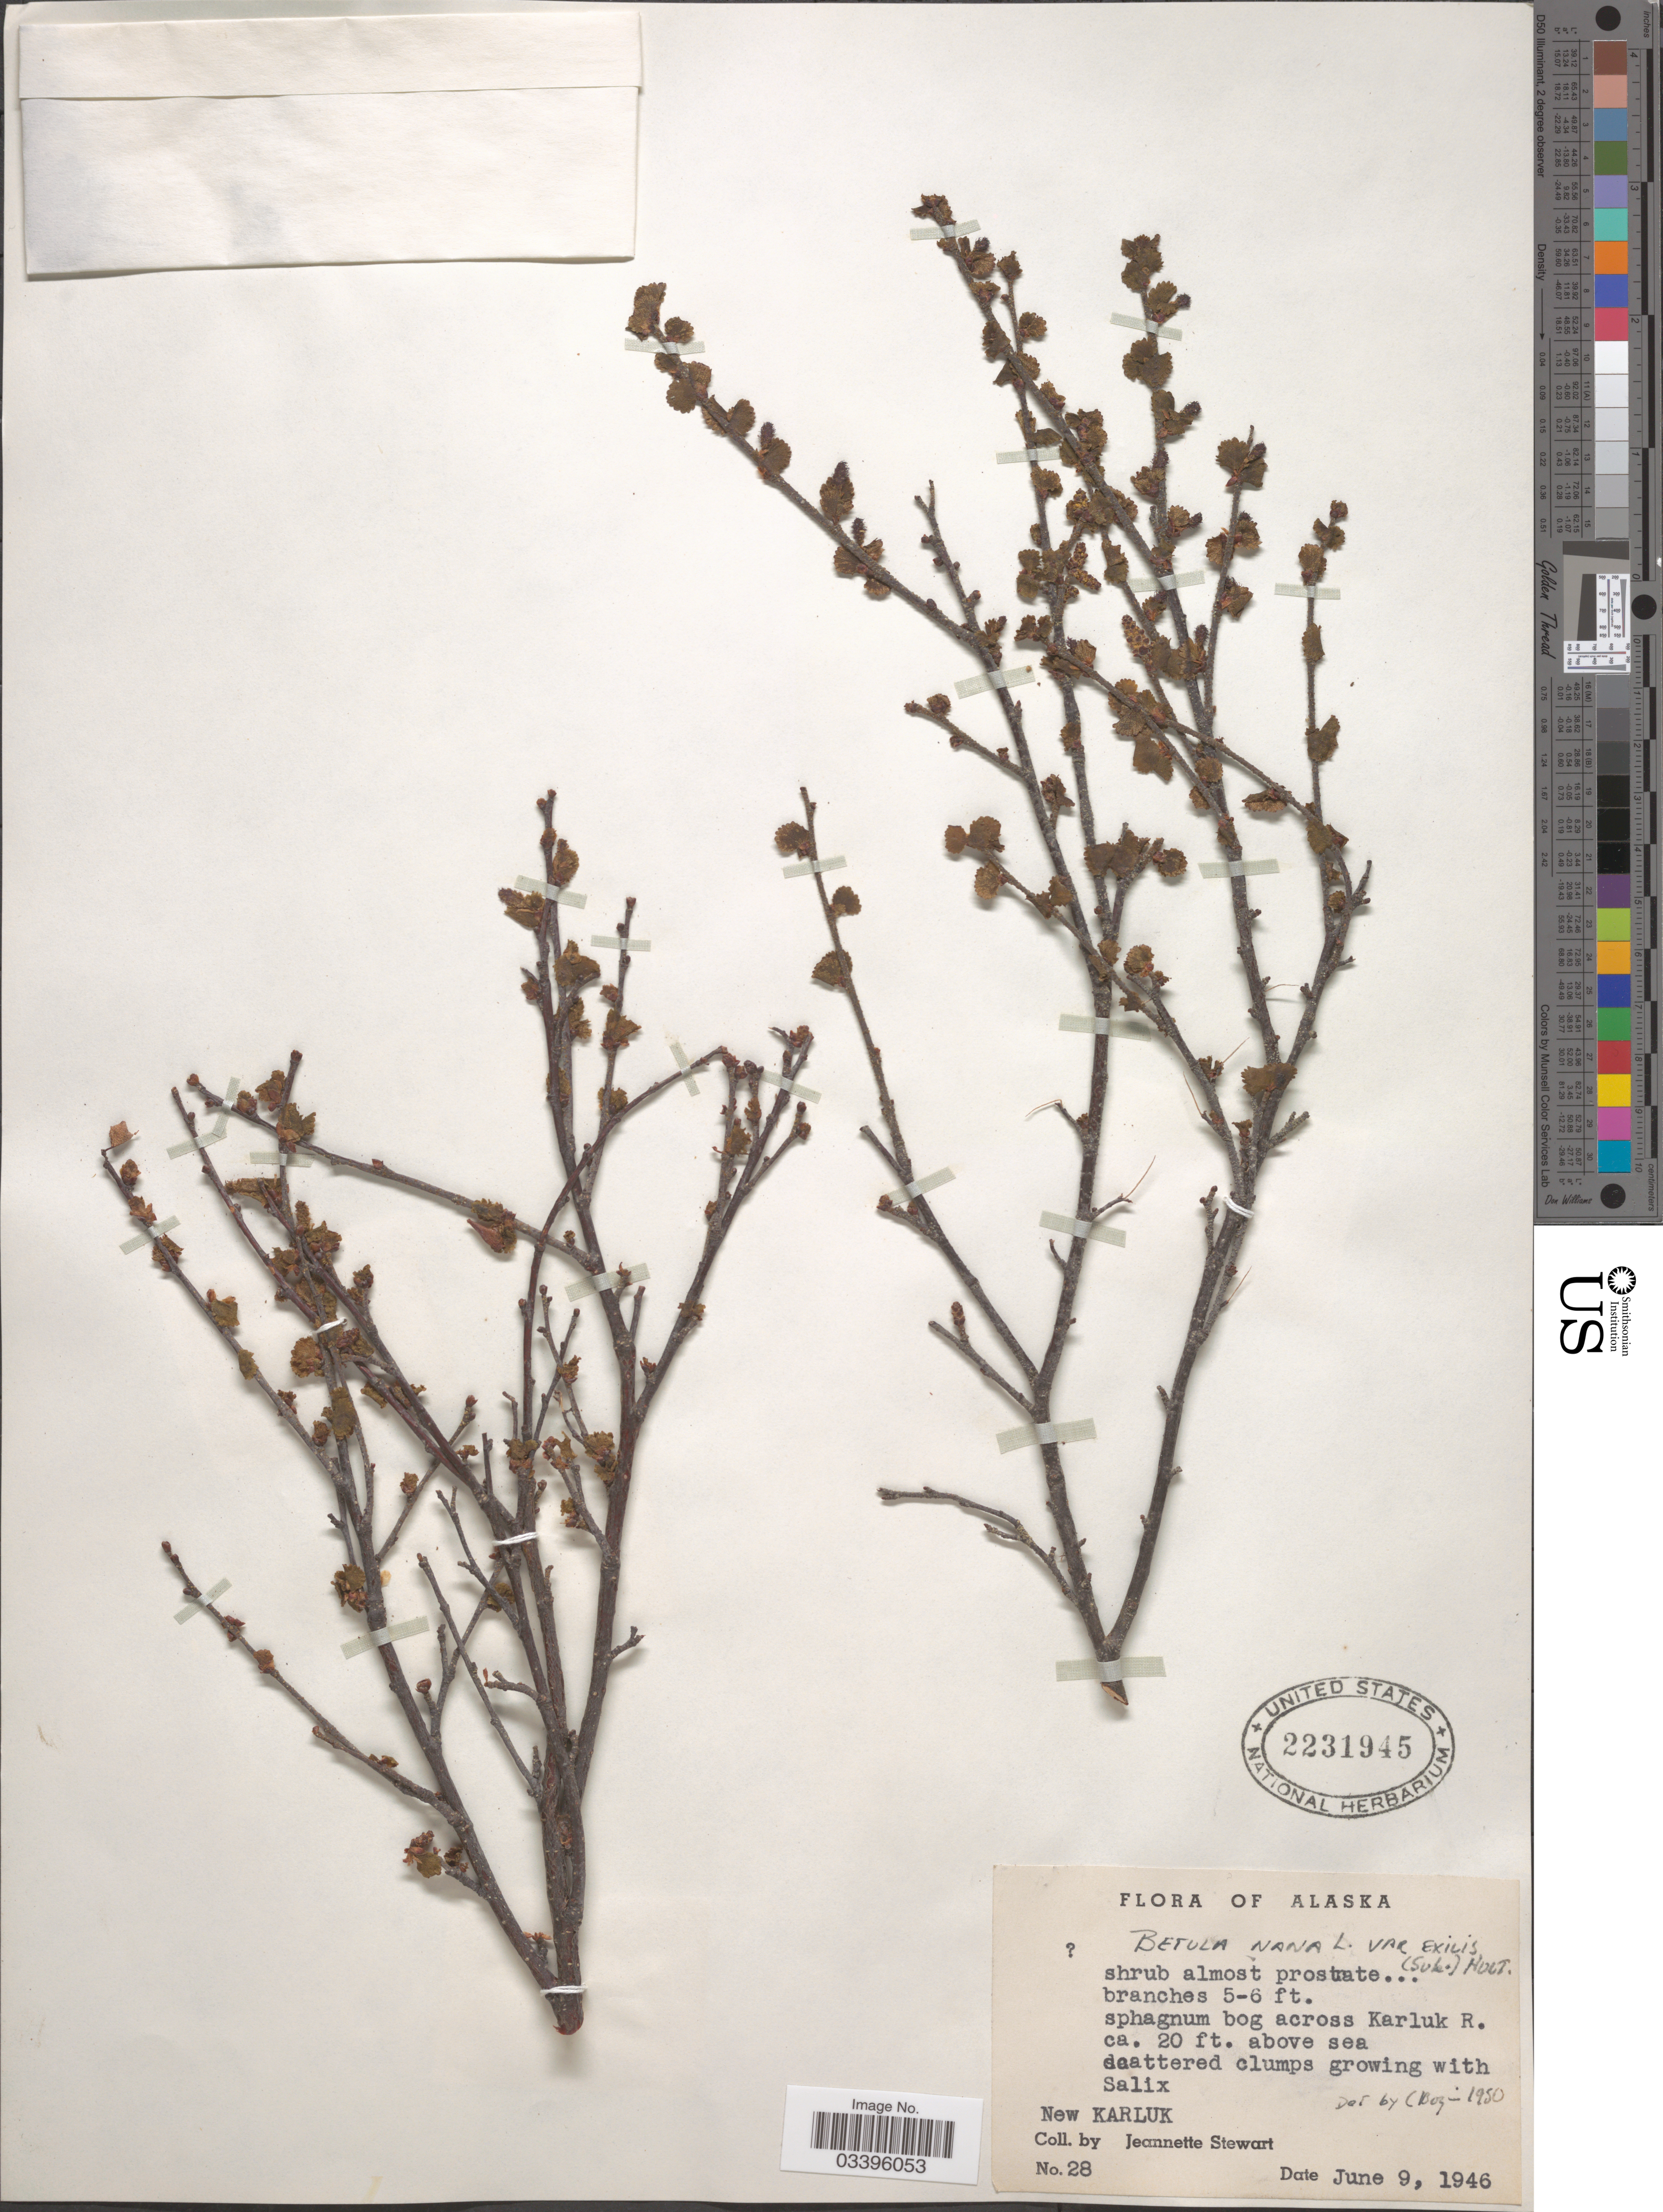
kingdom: Plantae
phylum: Tracheophyta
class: Magnoliopsida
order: Fagales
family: Betulaceae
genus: Betula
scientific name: Betula nana subsp. exilis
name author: L.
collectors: J. Stewart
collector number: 28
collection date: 1946-06-09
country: United States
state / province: Alaska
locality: Across Karluk R. New Karluk.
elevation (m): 6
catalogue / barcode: US 2231945